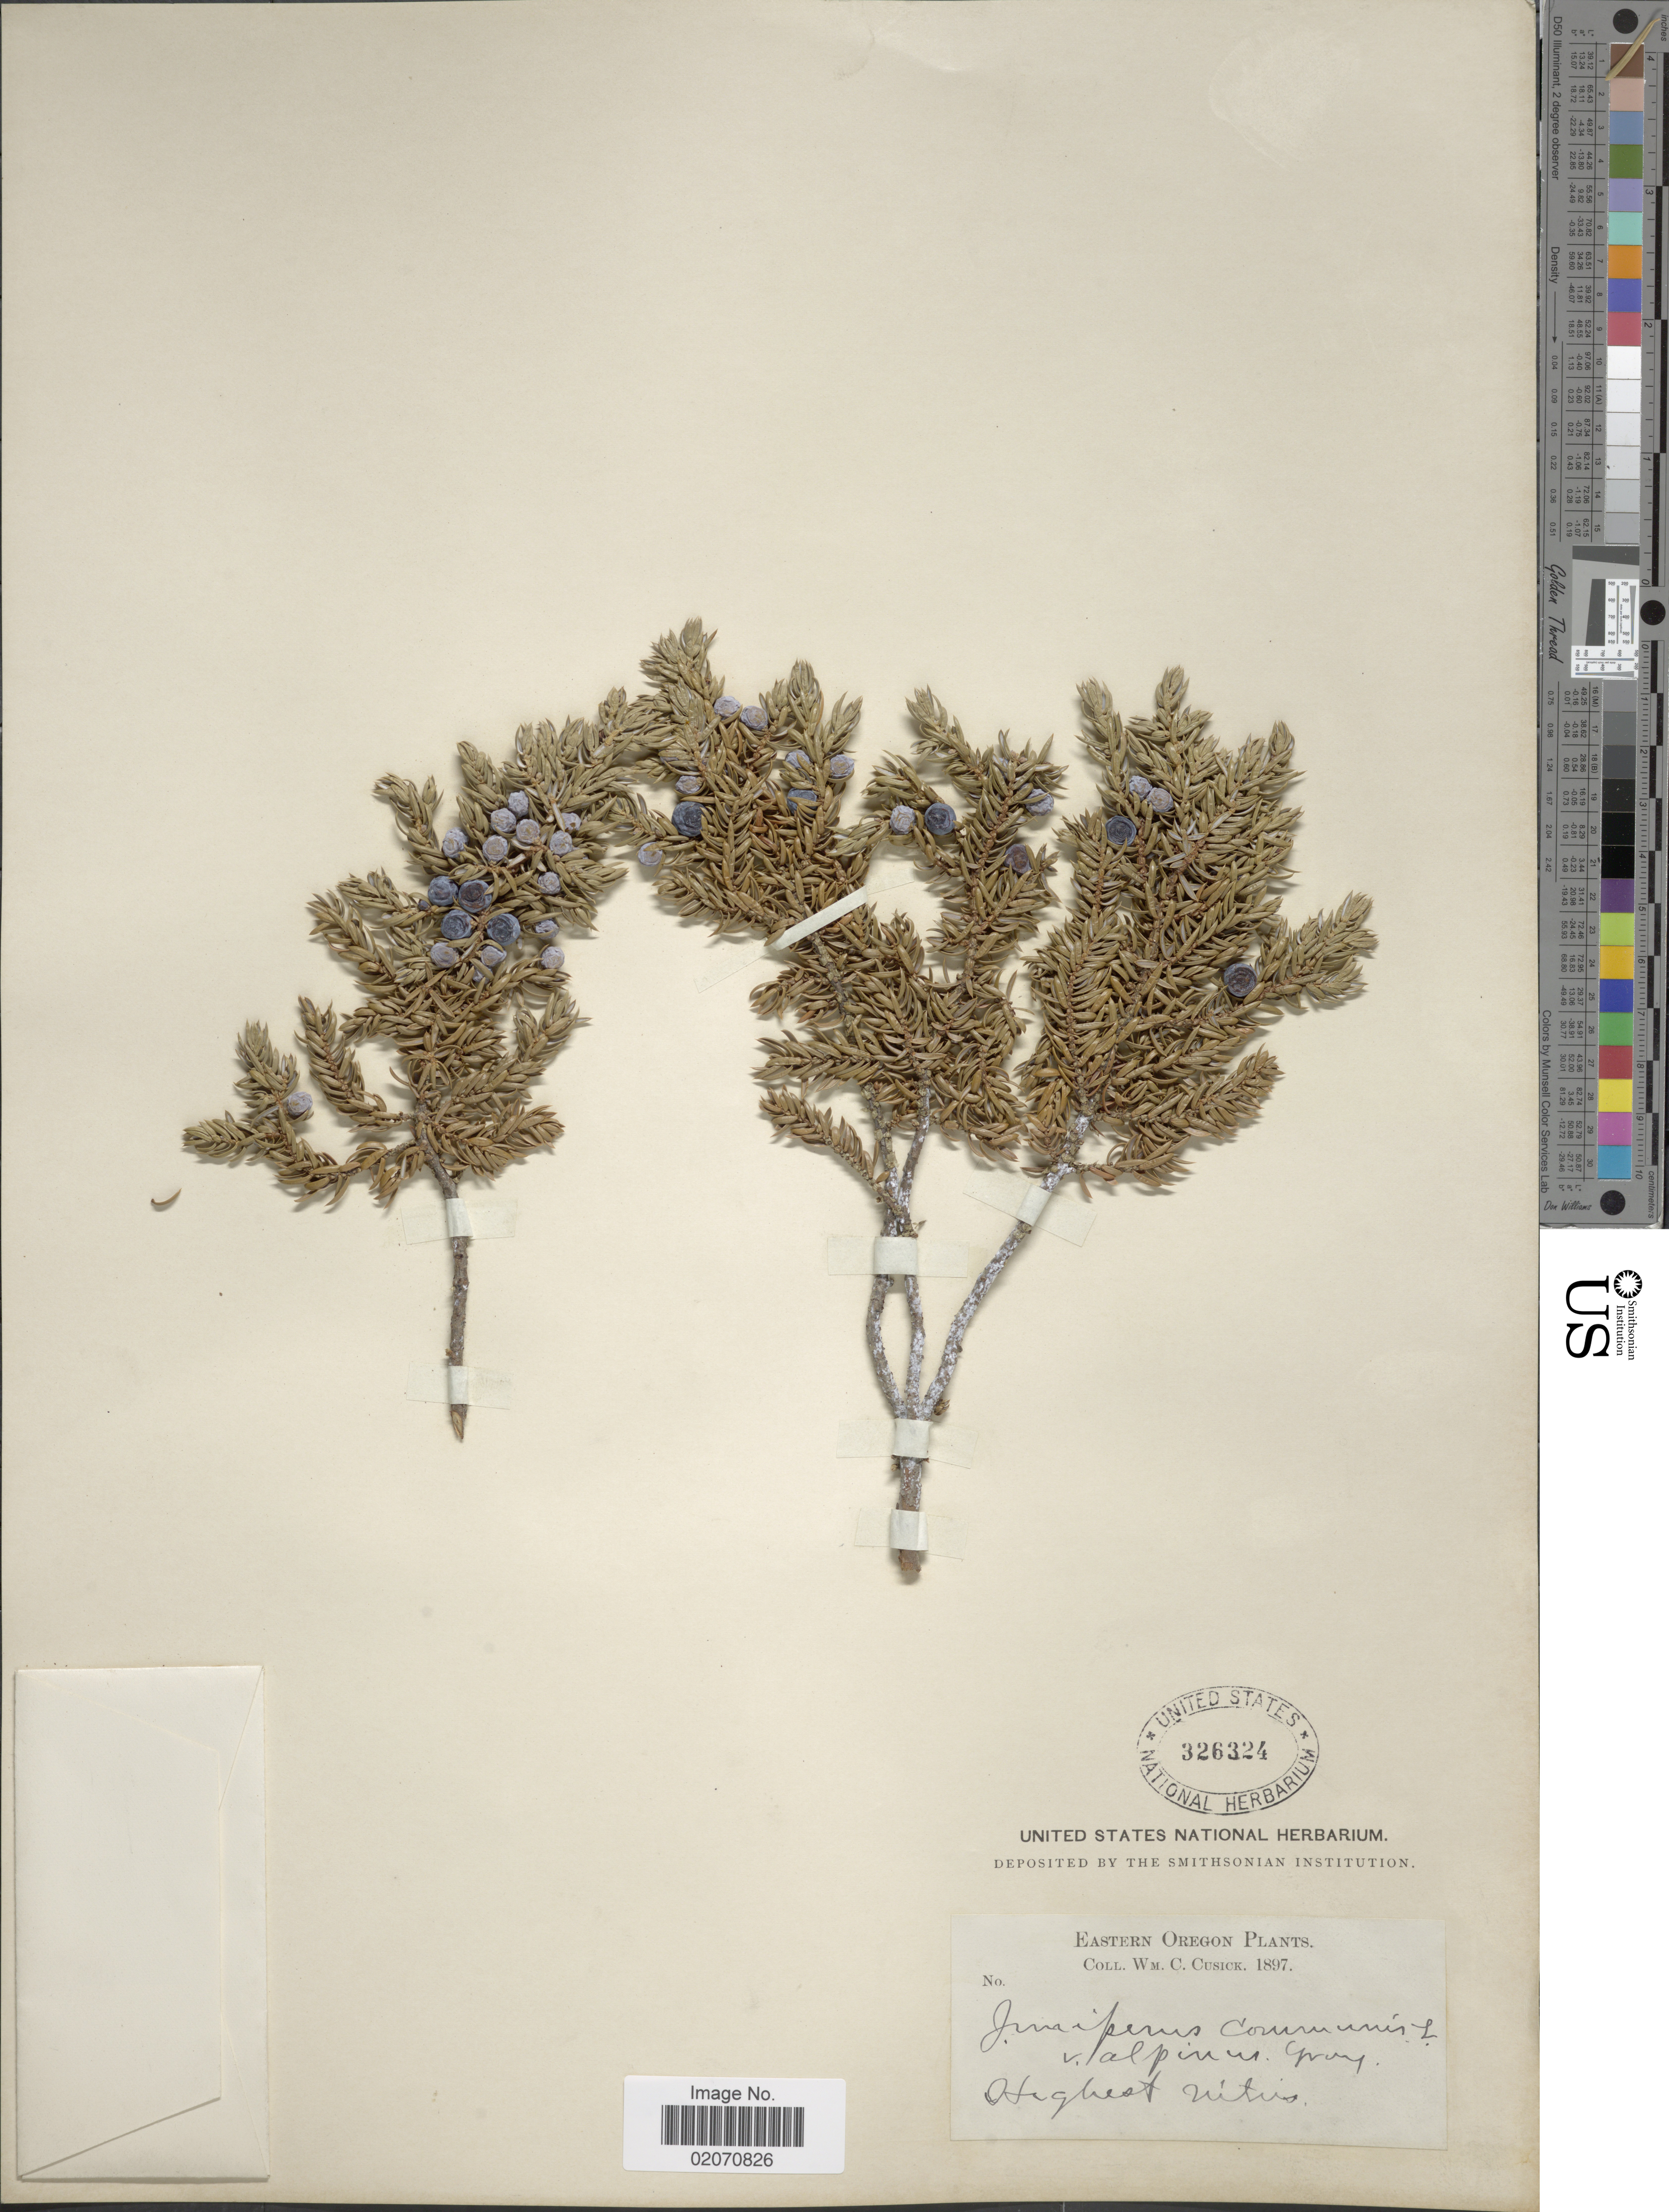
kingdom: Plantae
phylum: Tracheophyta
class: Pinopsida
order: Pinales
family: Cupressaceae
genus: Juniperus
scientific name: Juniperus communis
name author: L.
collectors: W. C. Cusick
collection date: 1897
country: United States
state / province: Oregon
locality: Eastern Oregon, Highest Nitus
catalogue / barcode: US 326324